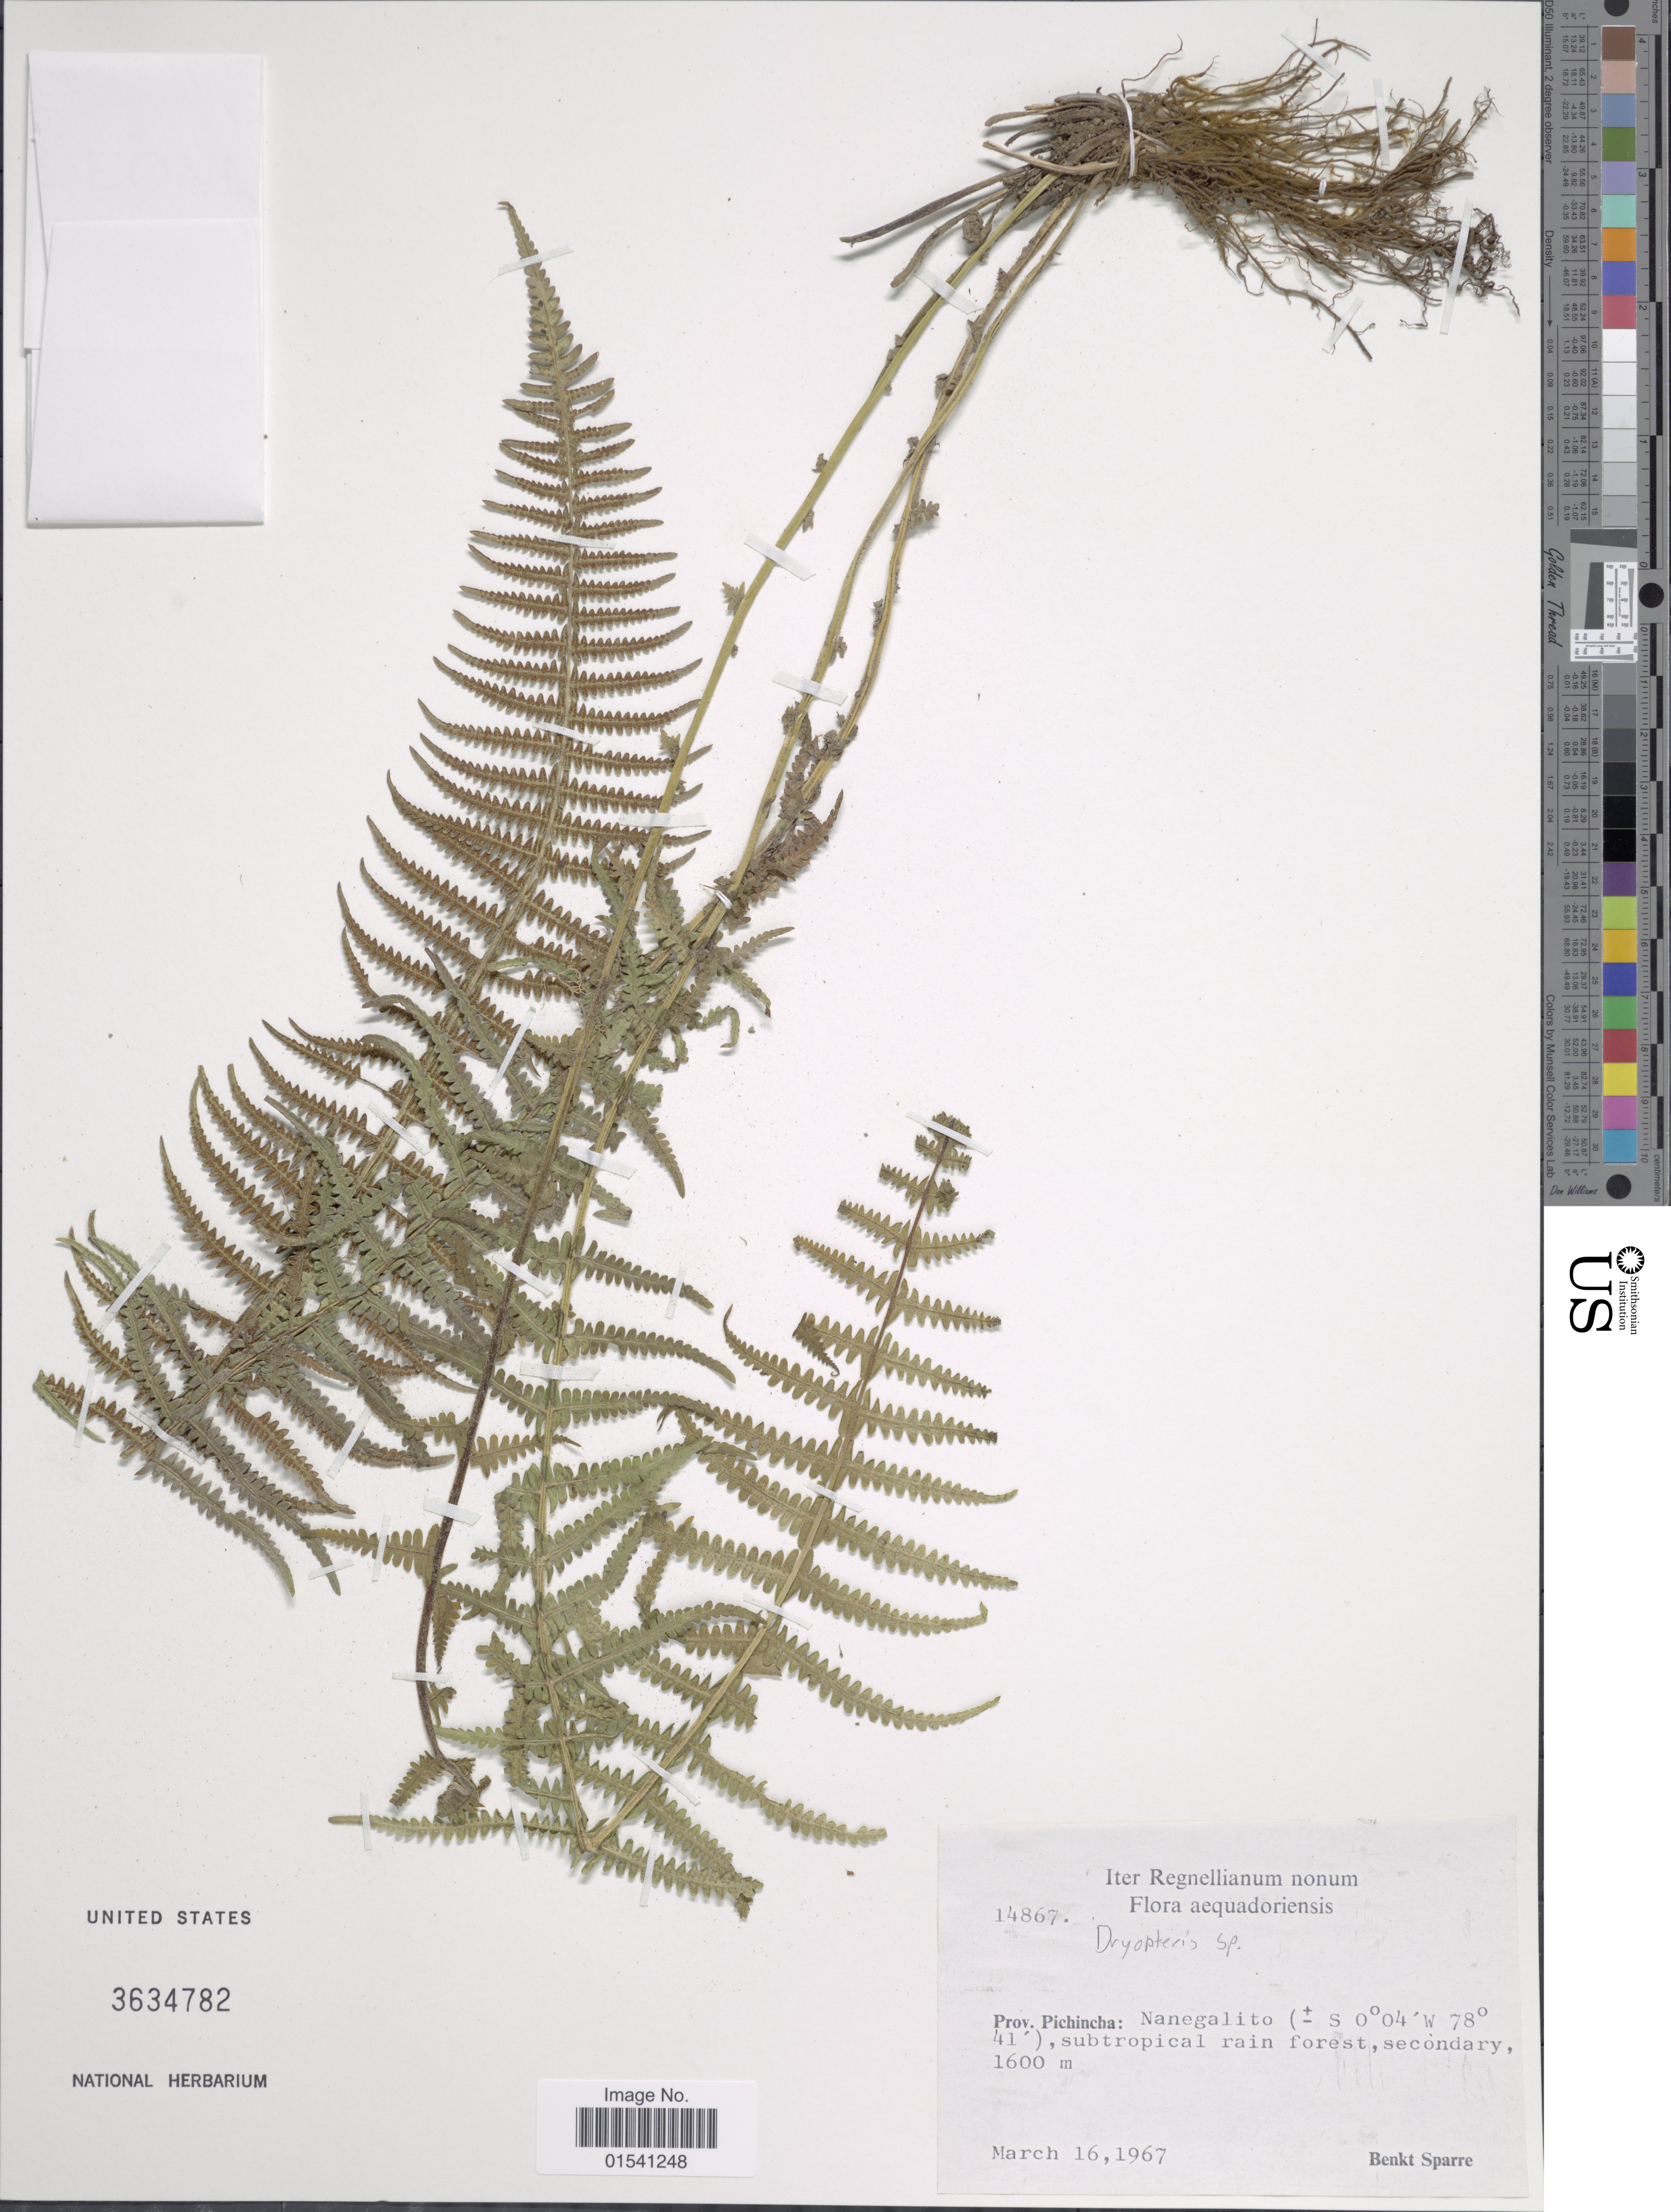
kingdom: Plantae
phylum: Tracheophyta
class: Polypodiopsida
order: Polypodiales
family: Thelypteridaceae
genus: Amauropelta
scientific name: Amauropelta sp.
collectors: B. Sparre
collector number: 14867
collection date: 1967-03-16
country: Ecuador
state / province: Pichincha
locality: Nanegalito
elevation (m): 1600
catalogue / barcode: US 3634782